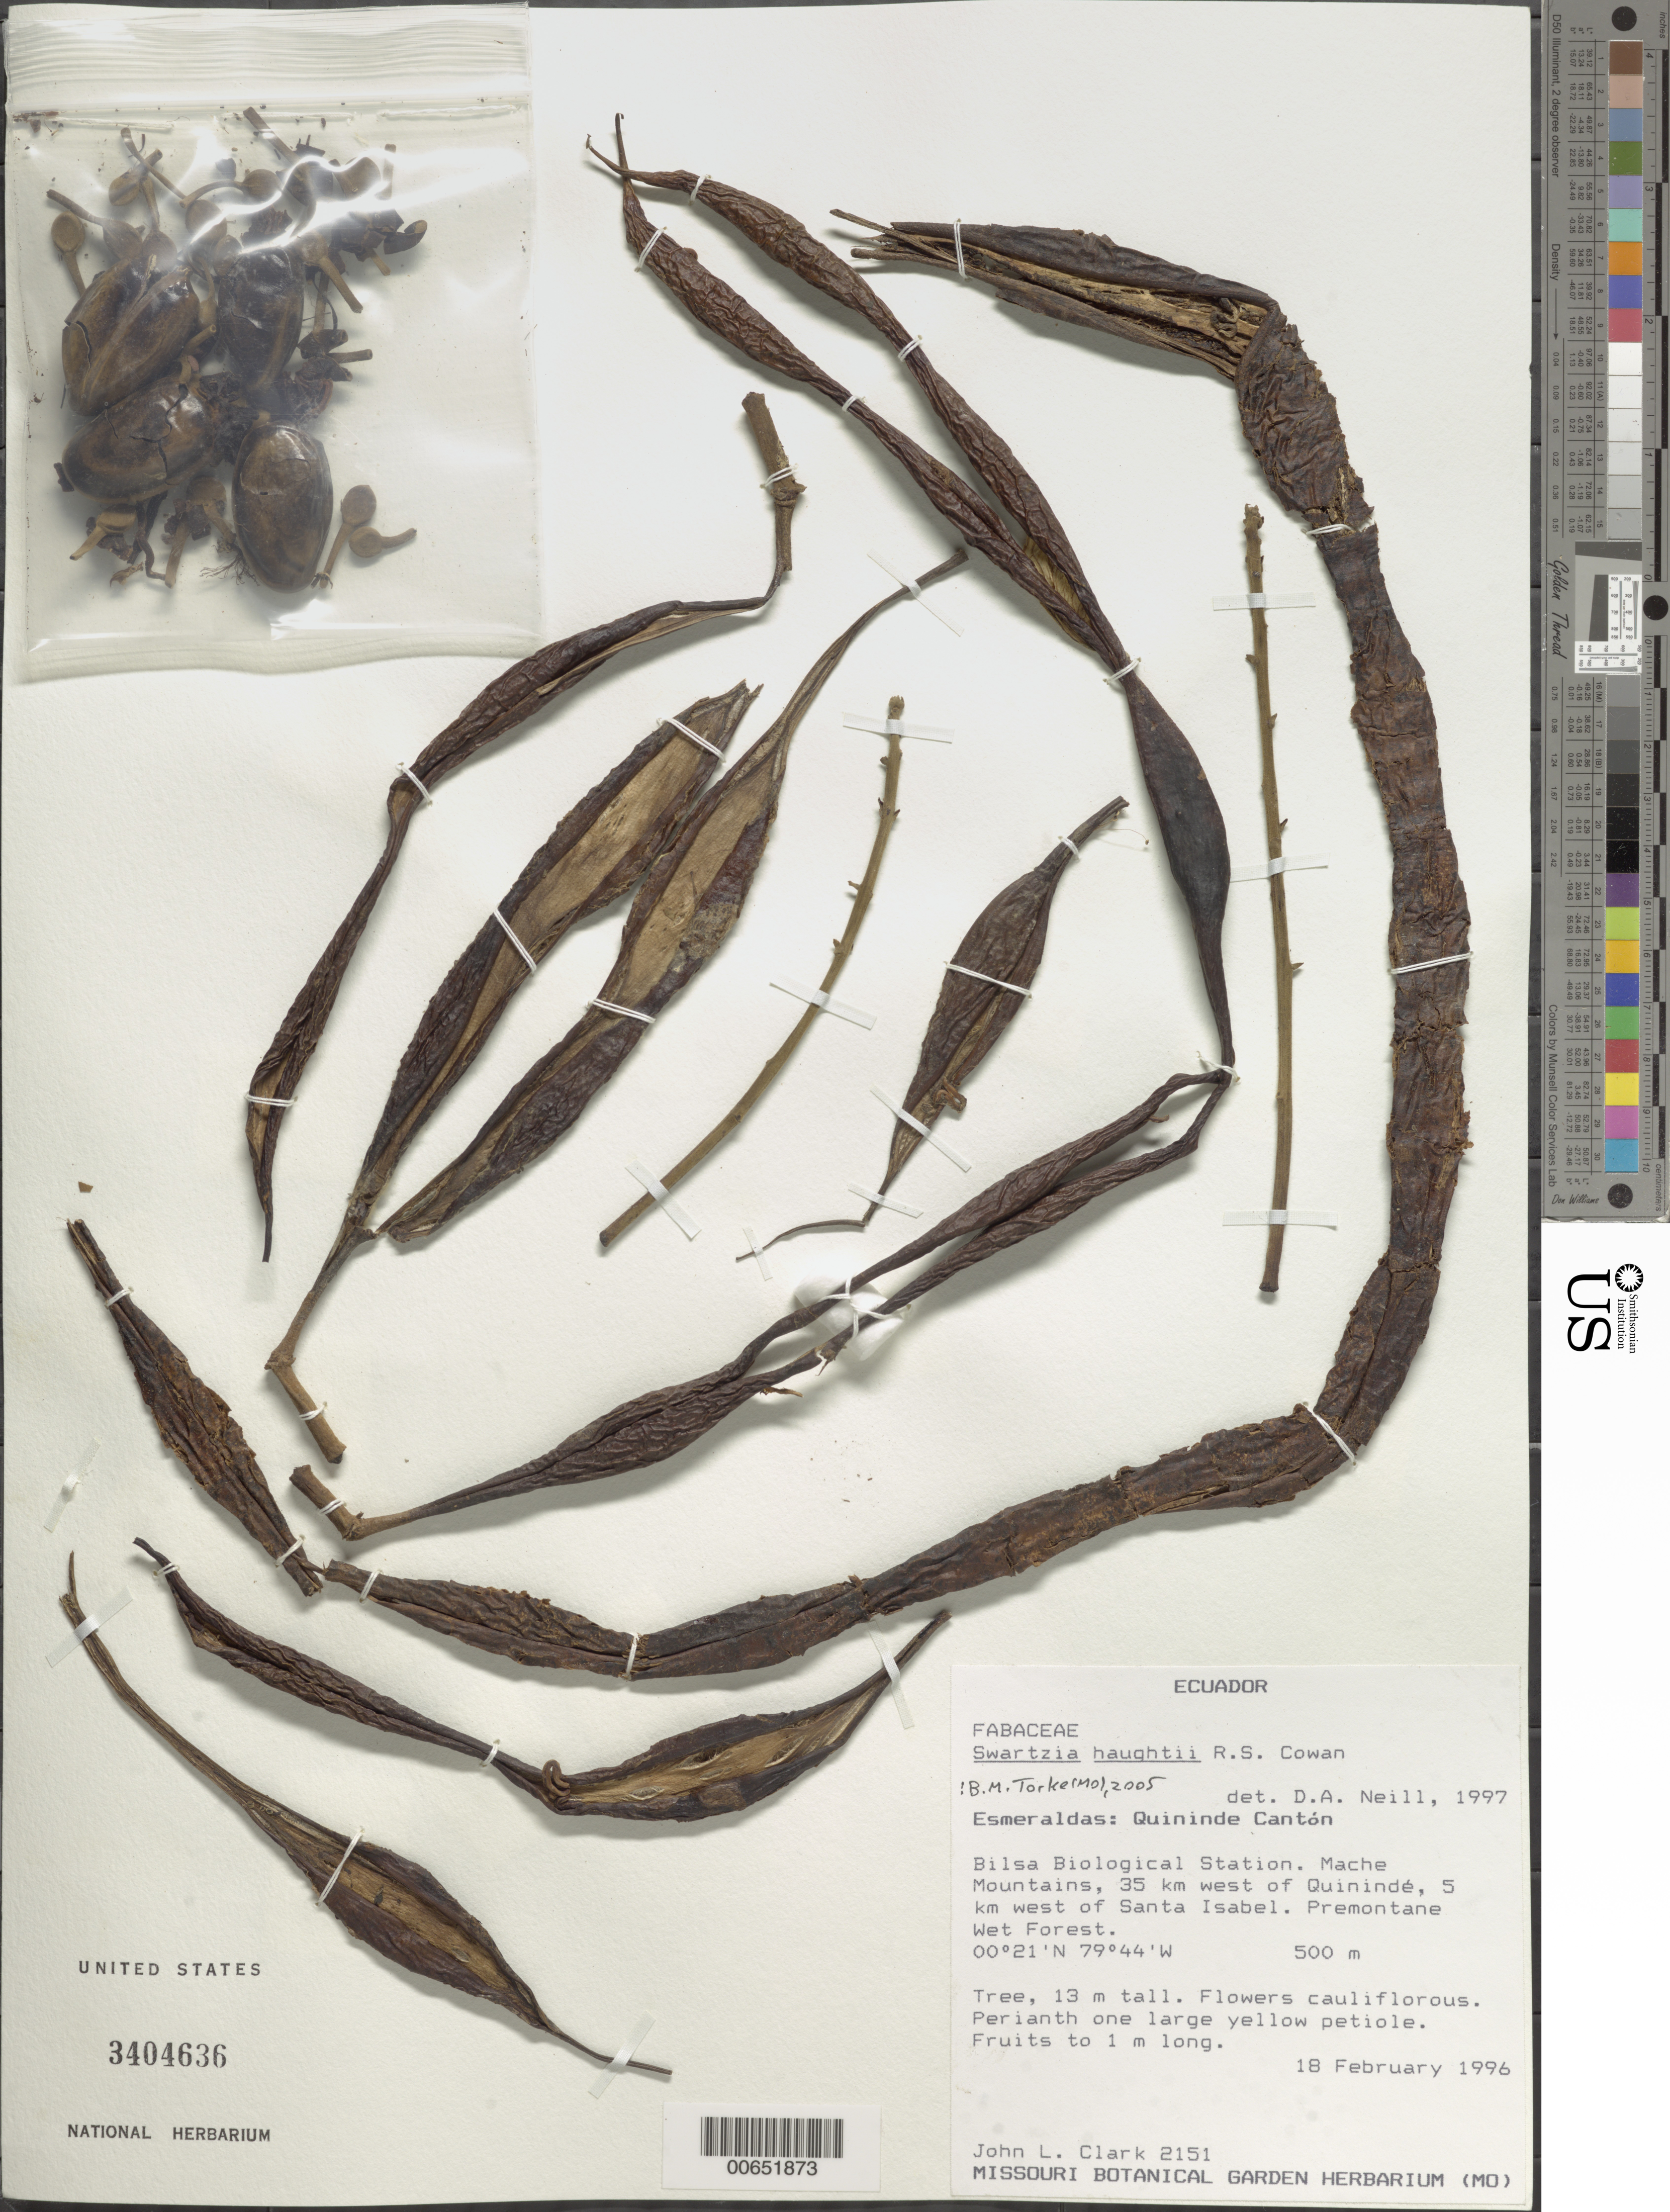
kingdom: Plantae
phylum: Tracheophyta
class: Magnoliopsida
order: Fabales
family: Fabaceae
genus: Swartzia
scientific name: Swartzia haughtii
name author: R.S. Cowan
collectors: J. L. Clark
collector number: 2172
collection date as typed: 18 Feb 1996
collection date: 1996-02-18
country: Ecuador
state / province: Esmeraldas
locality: Bilsa Biological Station, Mache Mountains, W of Quininde, W of Santa Isabel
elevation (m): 500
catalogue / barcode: US 3404636